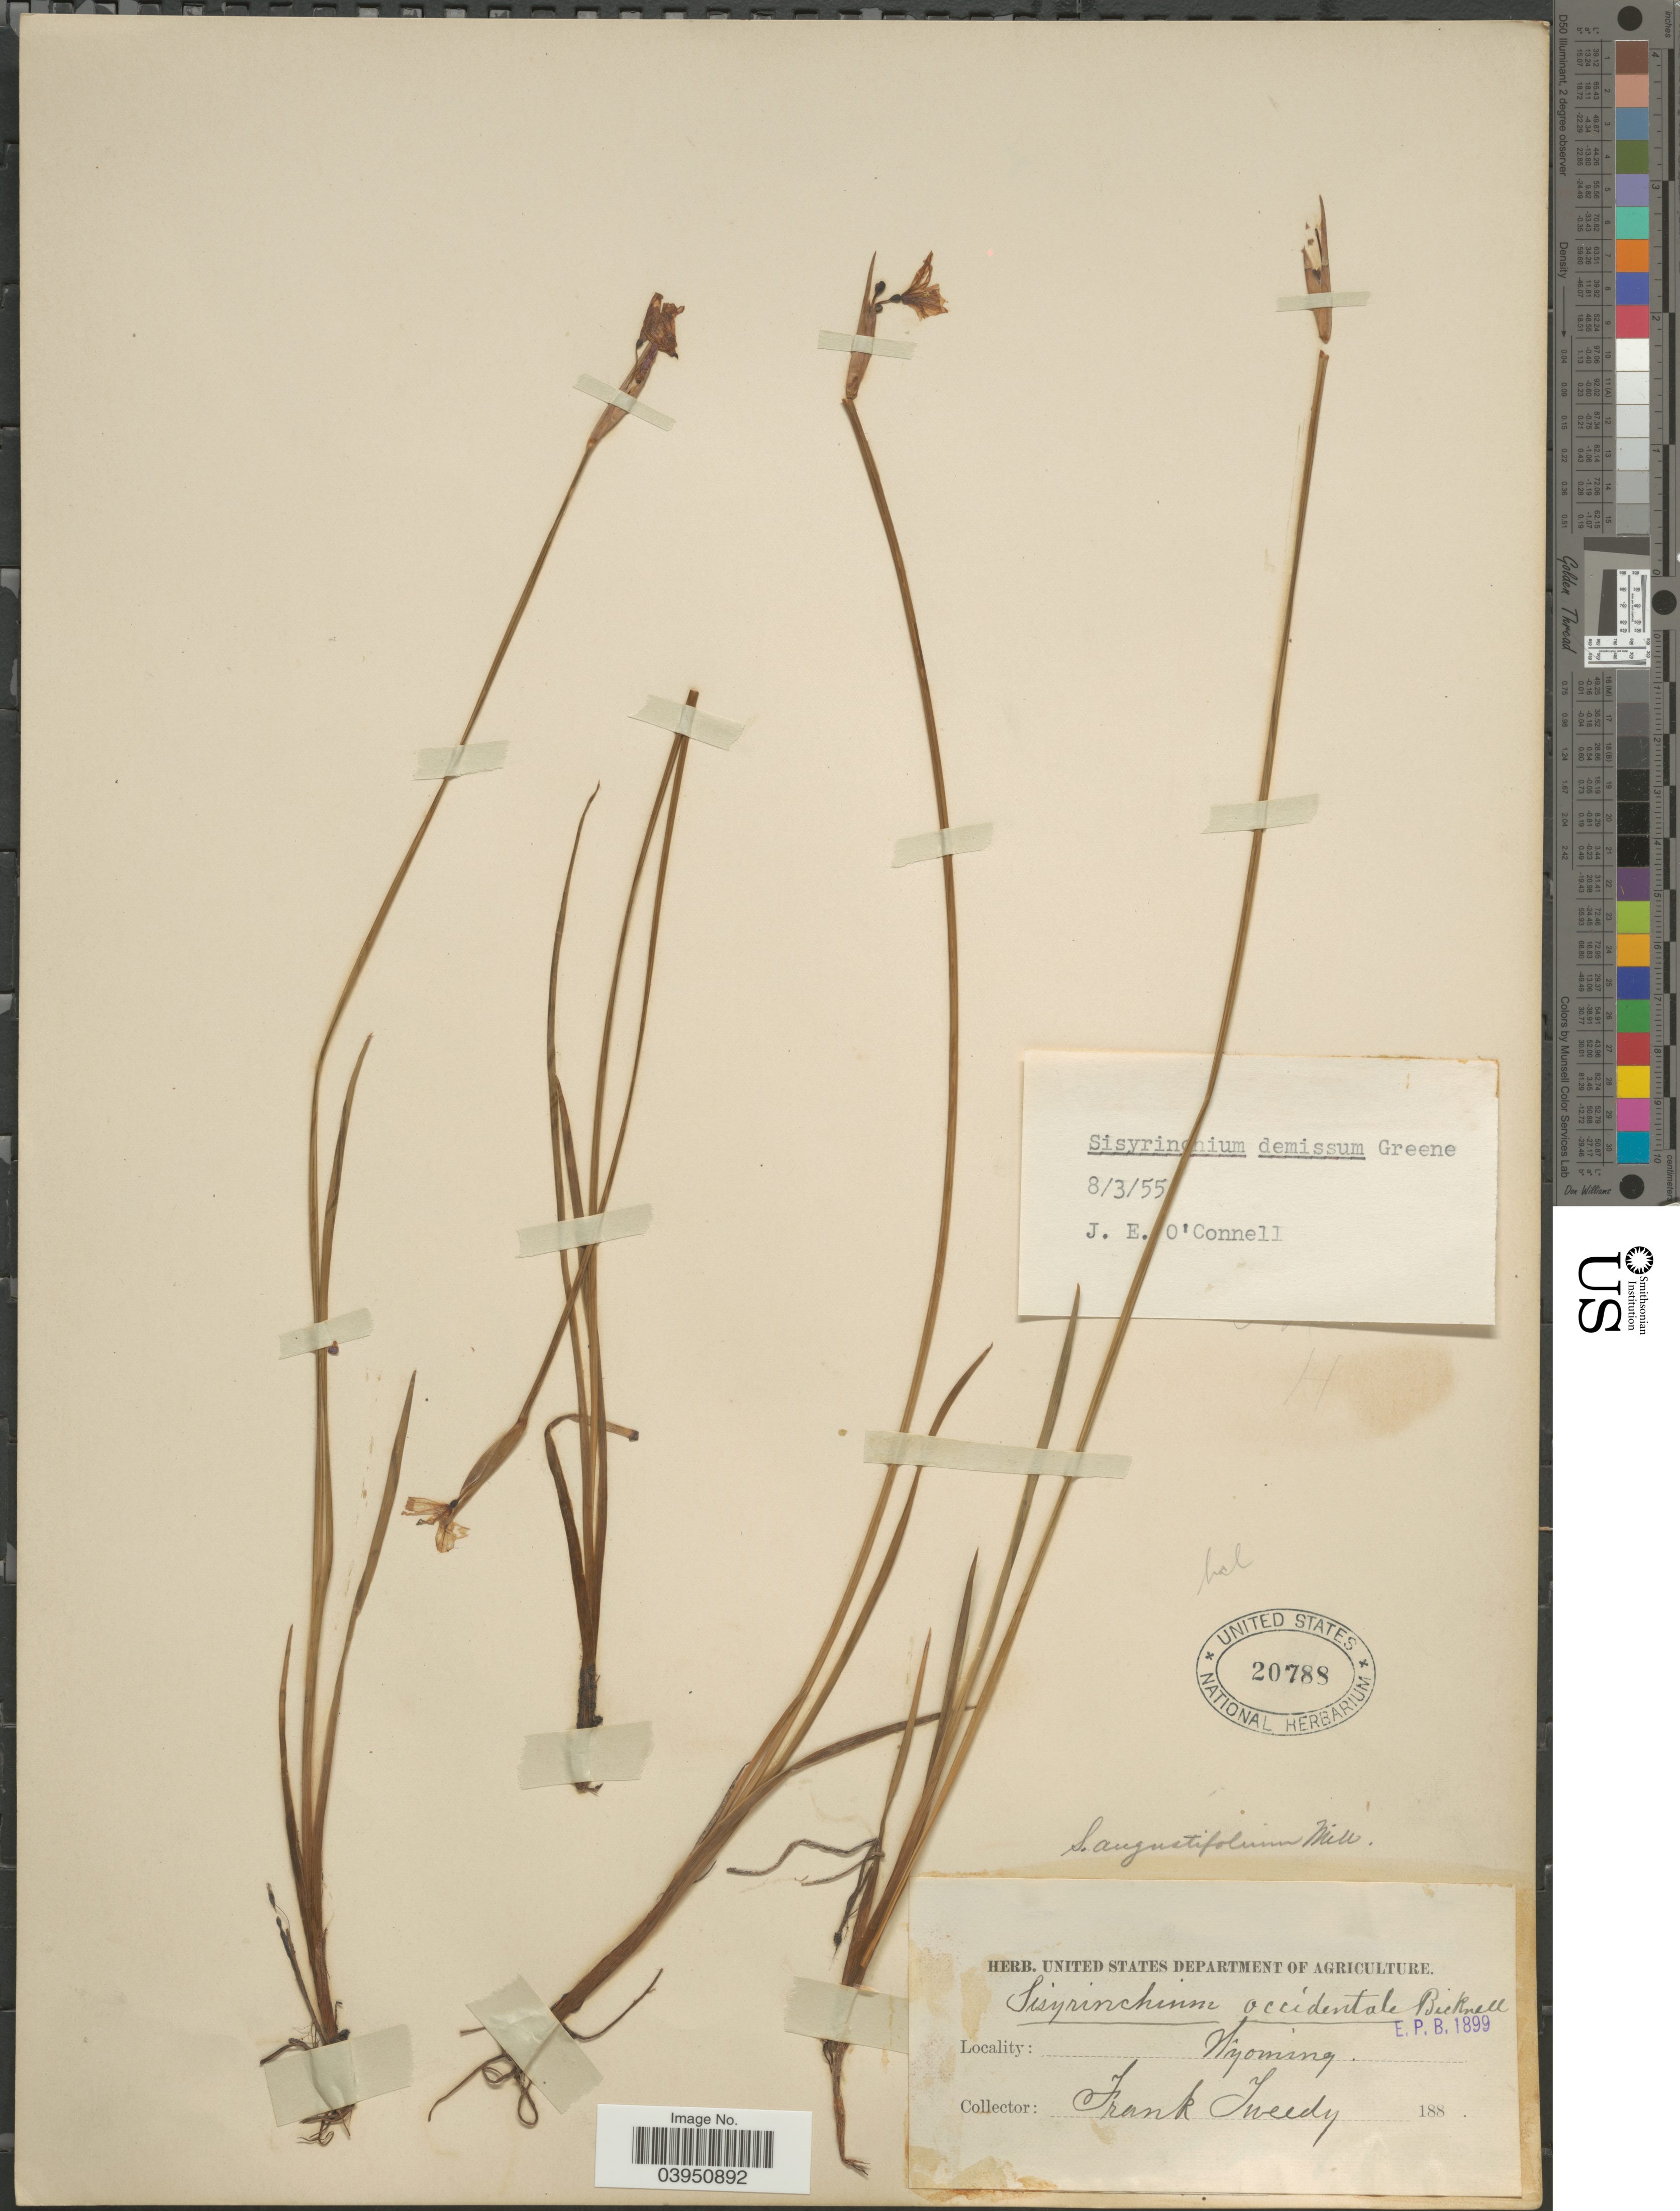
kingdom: Plantae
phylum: Tracheophyta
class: Liliopsida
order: Asparagales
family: Iridaceae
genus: Sisyrinchium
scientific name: Sisyrinchium demissum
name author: Greene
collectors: F. Tweedy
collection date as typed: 188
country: United States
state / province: Wyoming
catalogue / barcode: US 20788